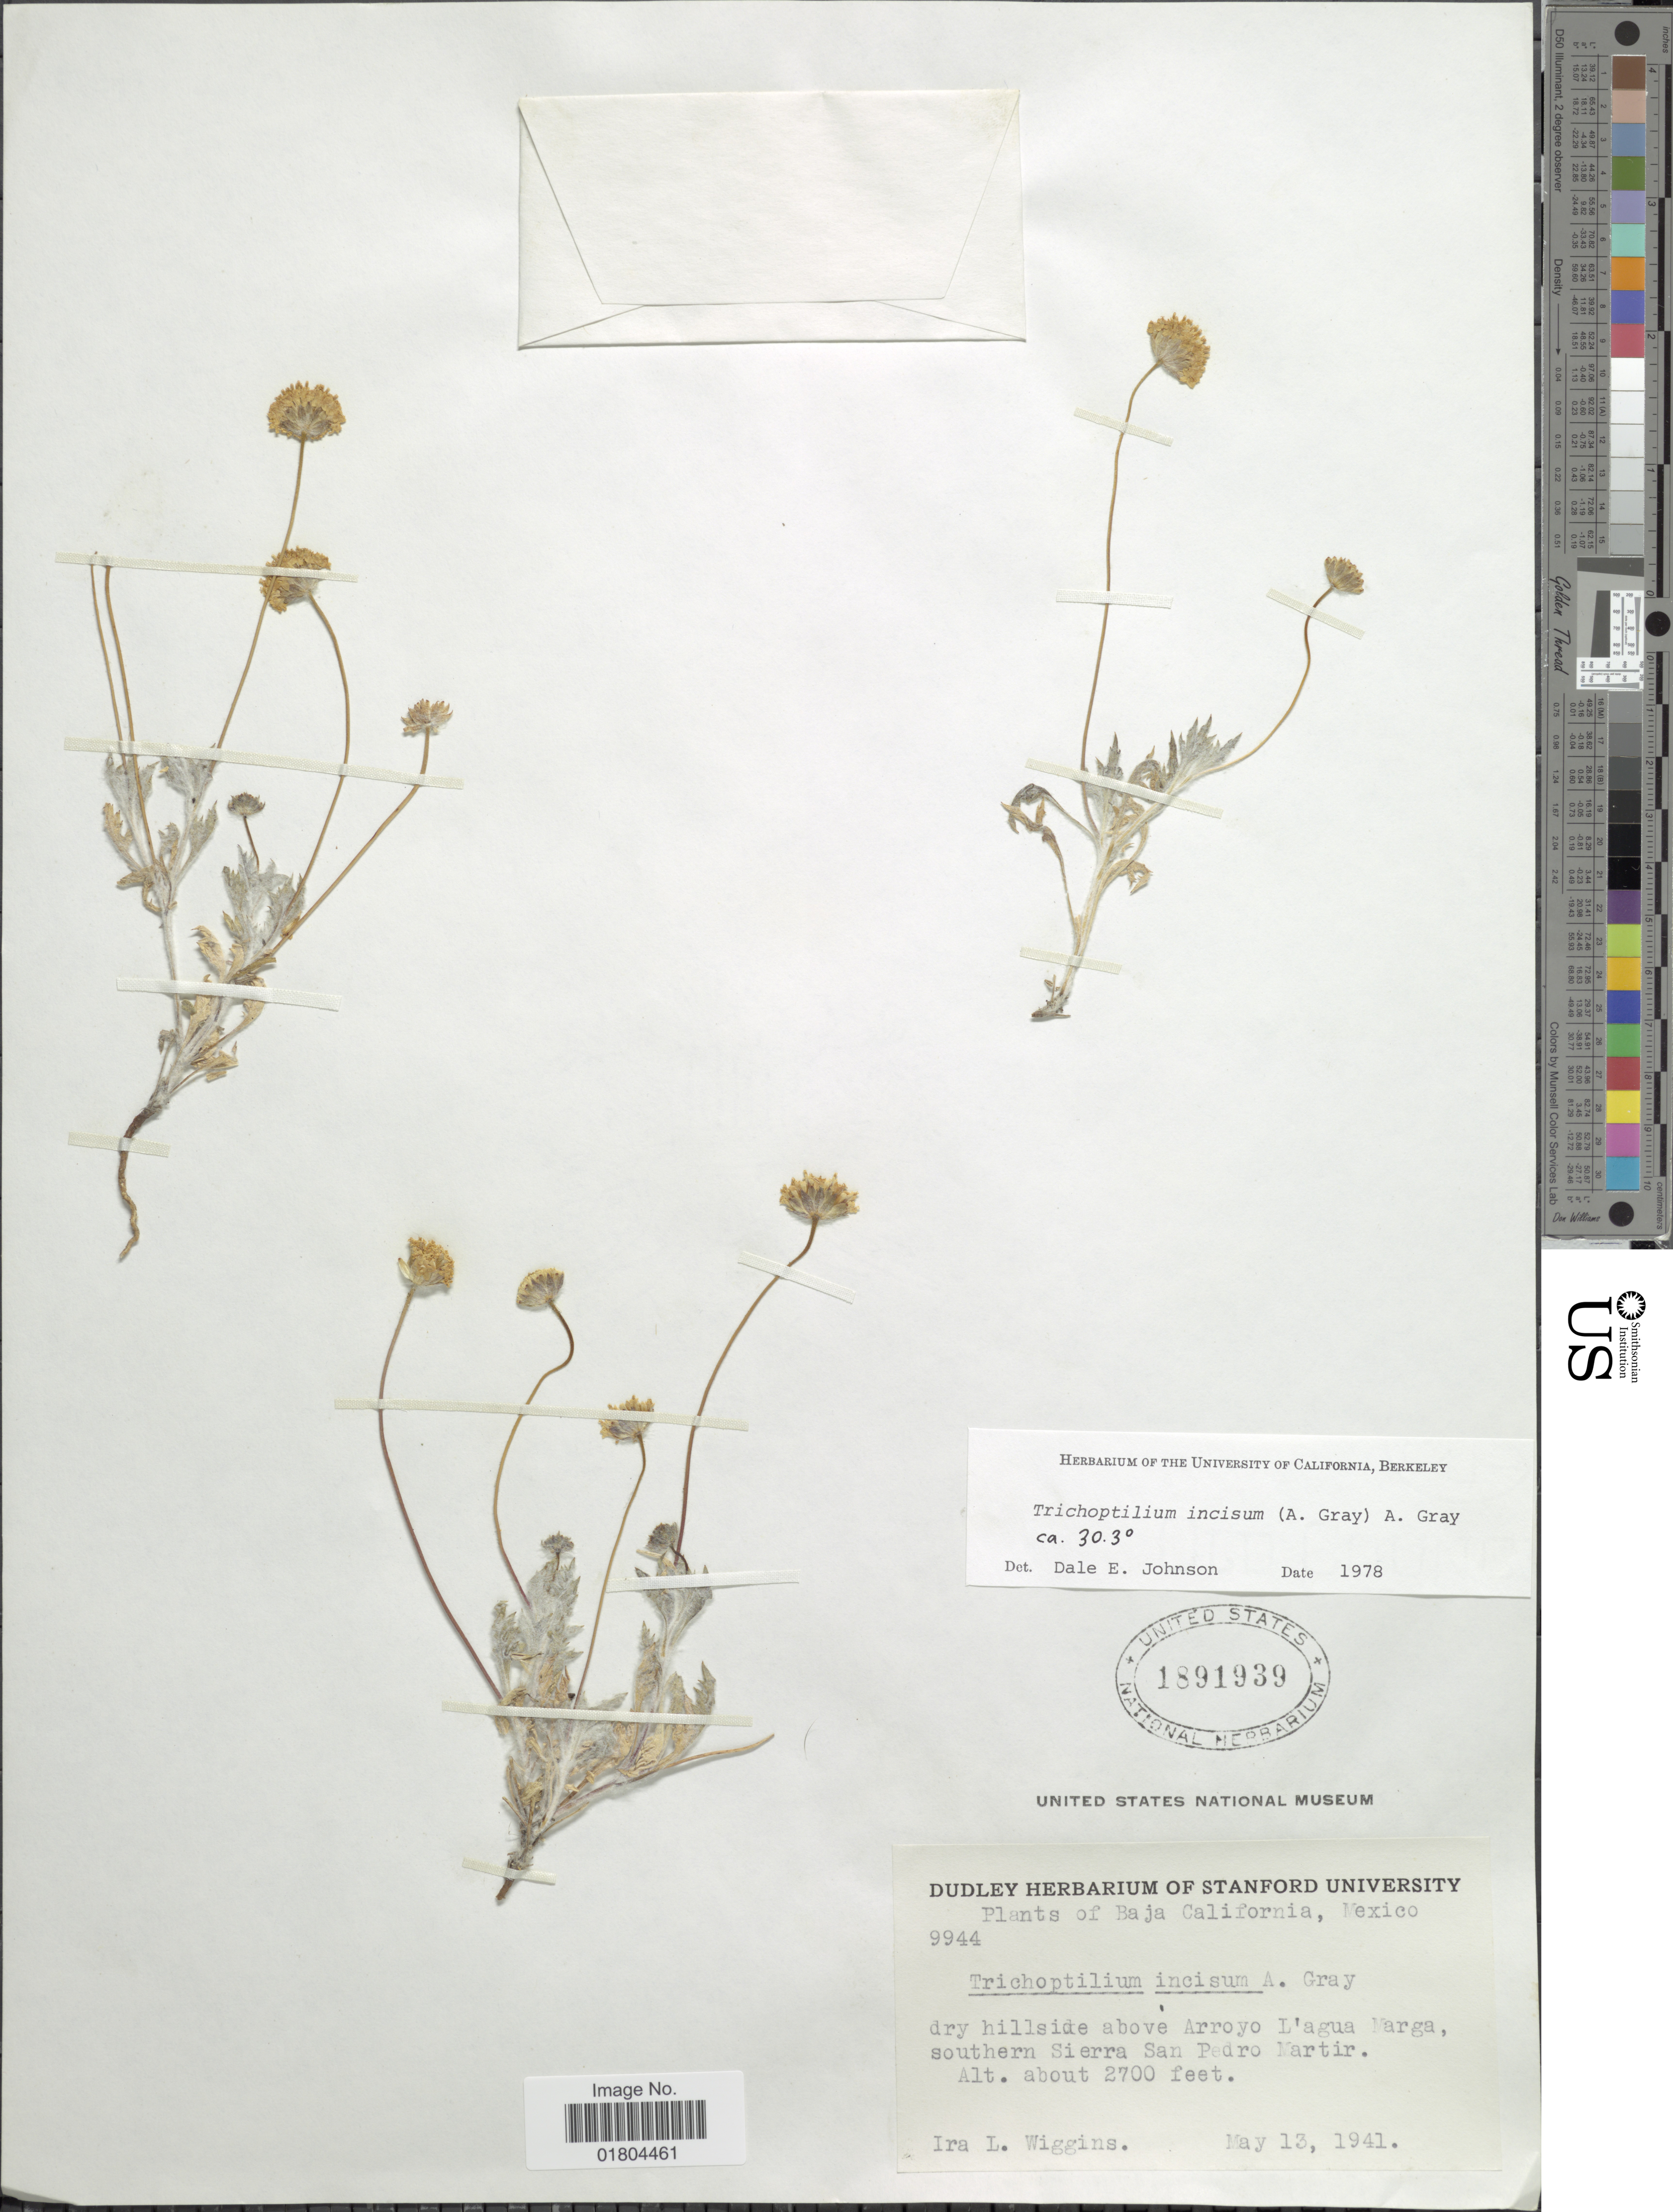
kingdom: Plantae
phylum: Tracheophyta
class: Magnoliopsida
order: Asterales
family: Asteraceae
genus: Trichoptilium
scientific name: Trichoptilium incisum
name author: (A. Gray) A. Gray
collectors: I. L. Wiggins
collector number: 9944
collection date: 1941-05-13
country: Mexico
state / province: Baja California Sur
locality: Dry hillside above Arroyo L'Agua Marga, southern Sierra San Pedr Martir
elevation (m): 823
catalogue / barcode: US 189139